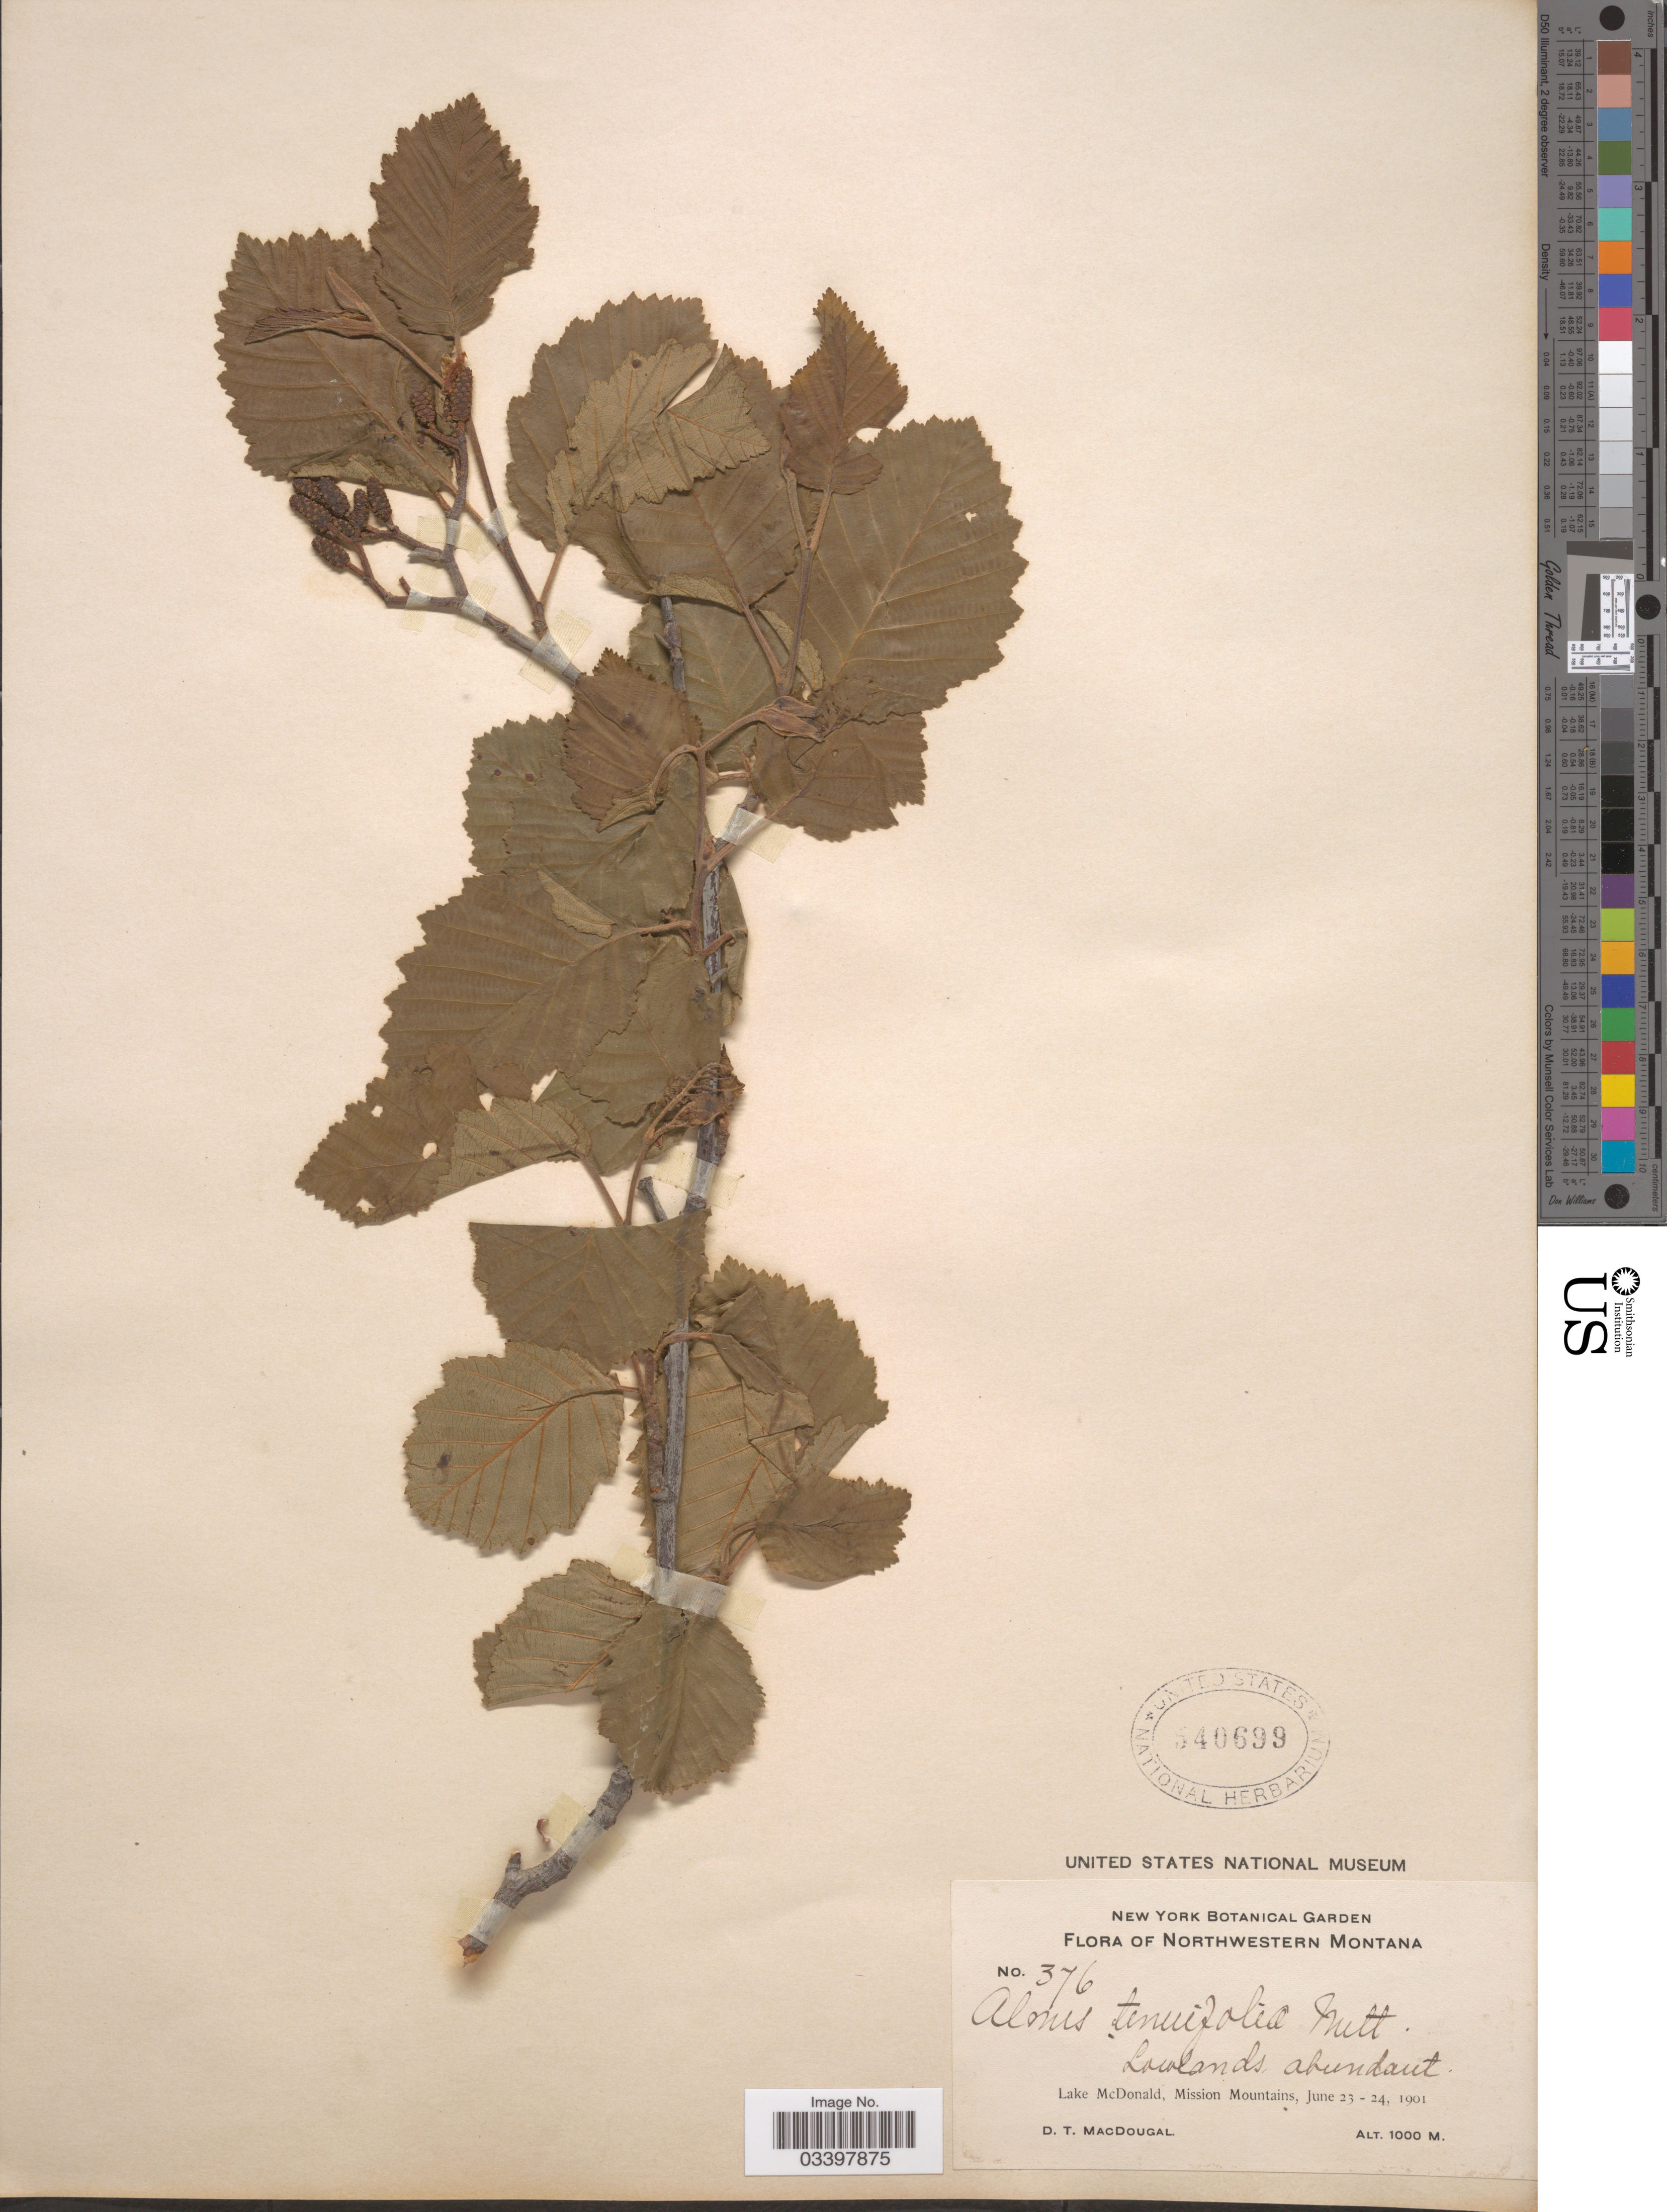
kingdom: Plantae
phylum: Tracheophyta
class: Magnoliopsida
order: Fagales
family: Betulaceae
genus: Alnus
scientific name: Alnus incana subsp. tenuifolia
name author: (Nutt.) Breitung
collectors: D. T. MacDougal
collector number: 376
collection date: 1901-06-23/1901-06-24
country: United States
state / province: Montana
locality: Northwestern Montana. Lake McDonald, Mission Mountains.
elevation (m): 1000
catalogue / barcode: US 540699